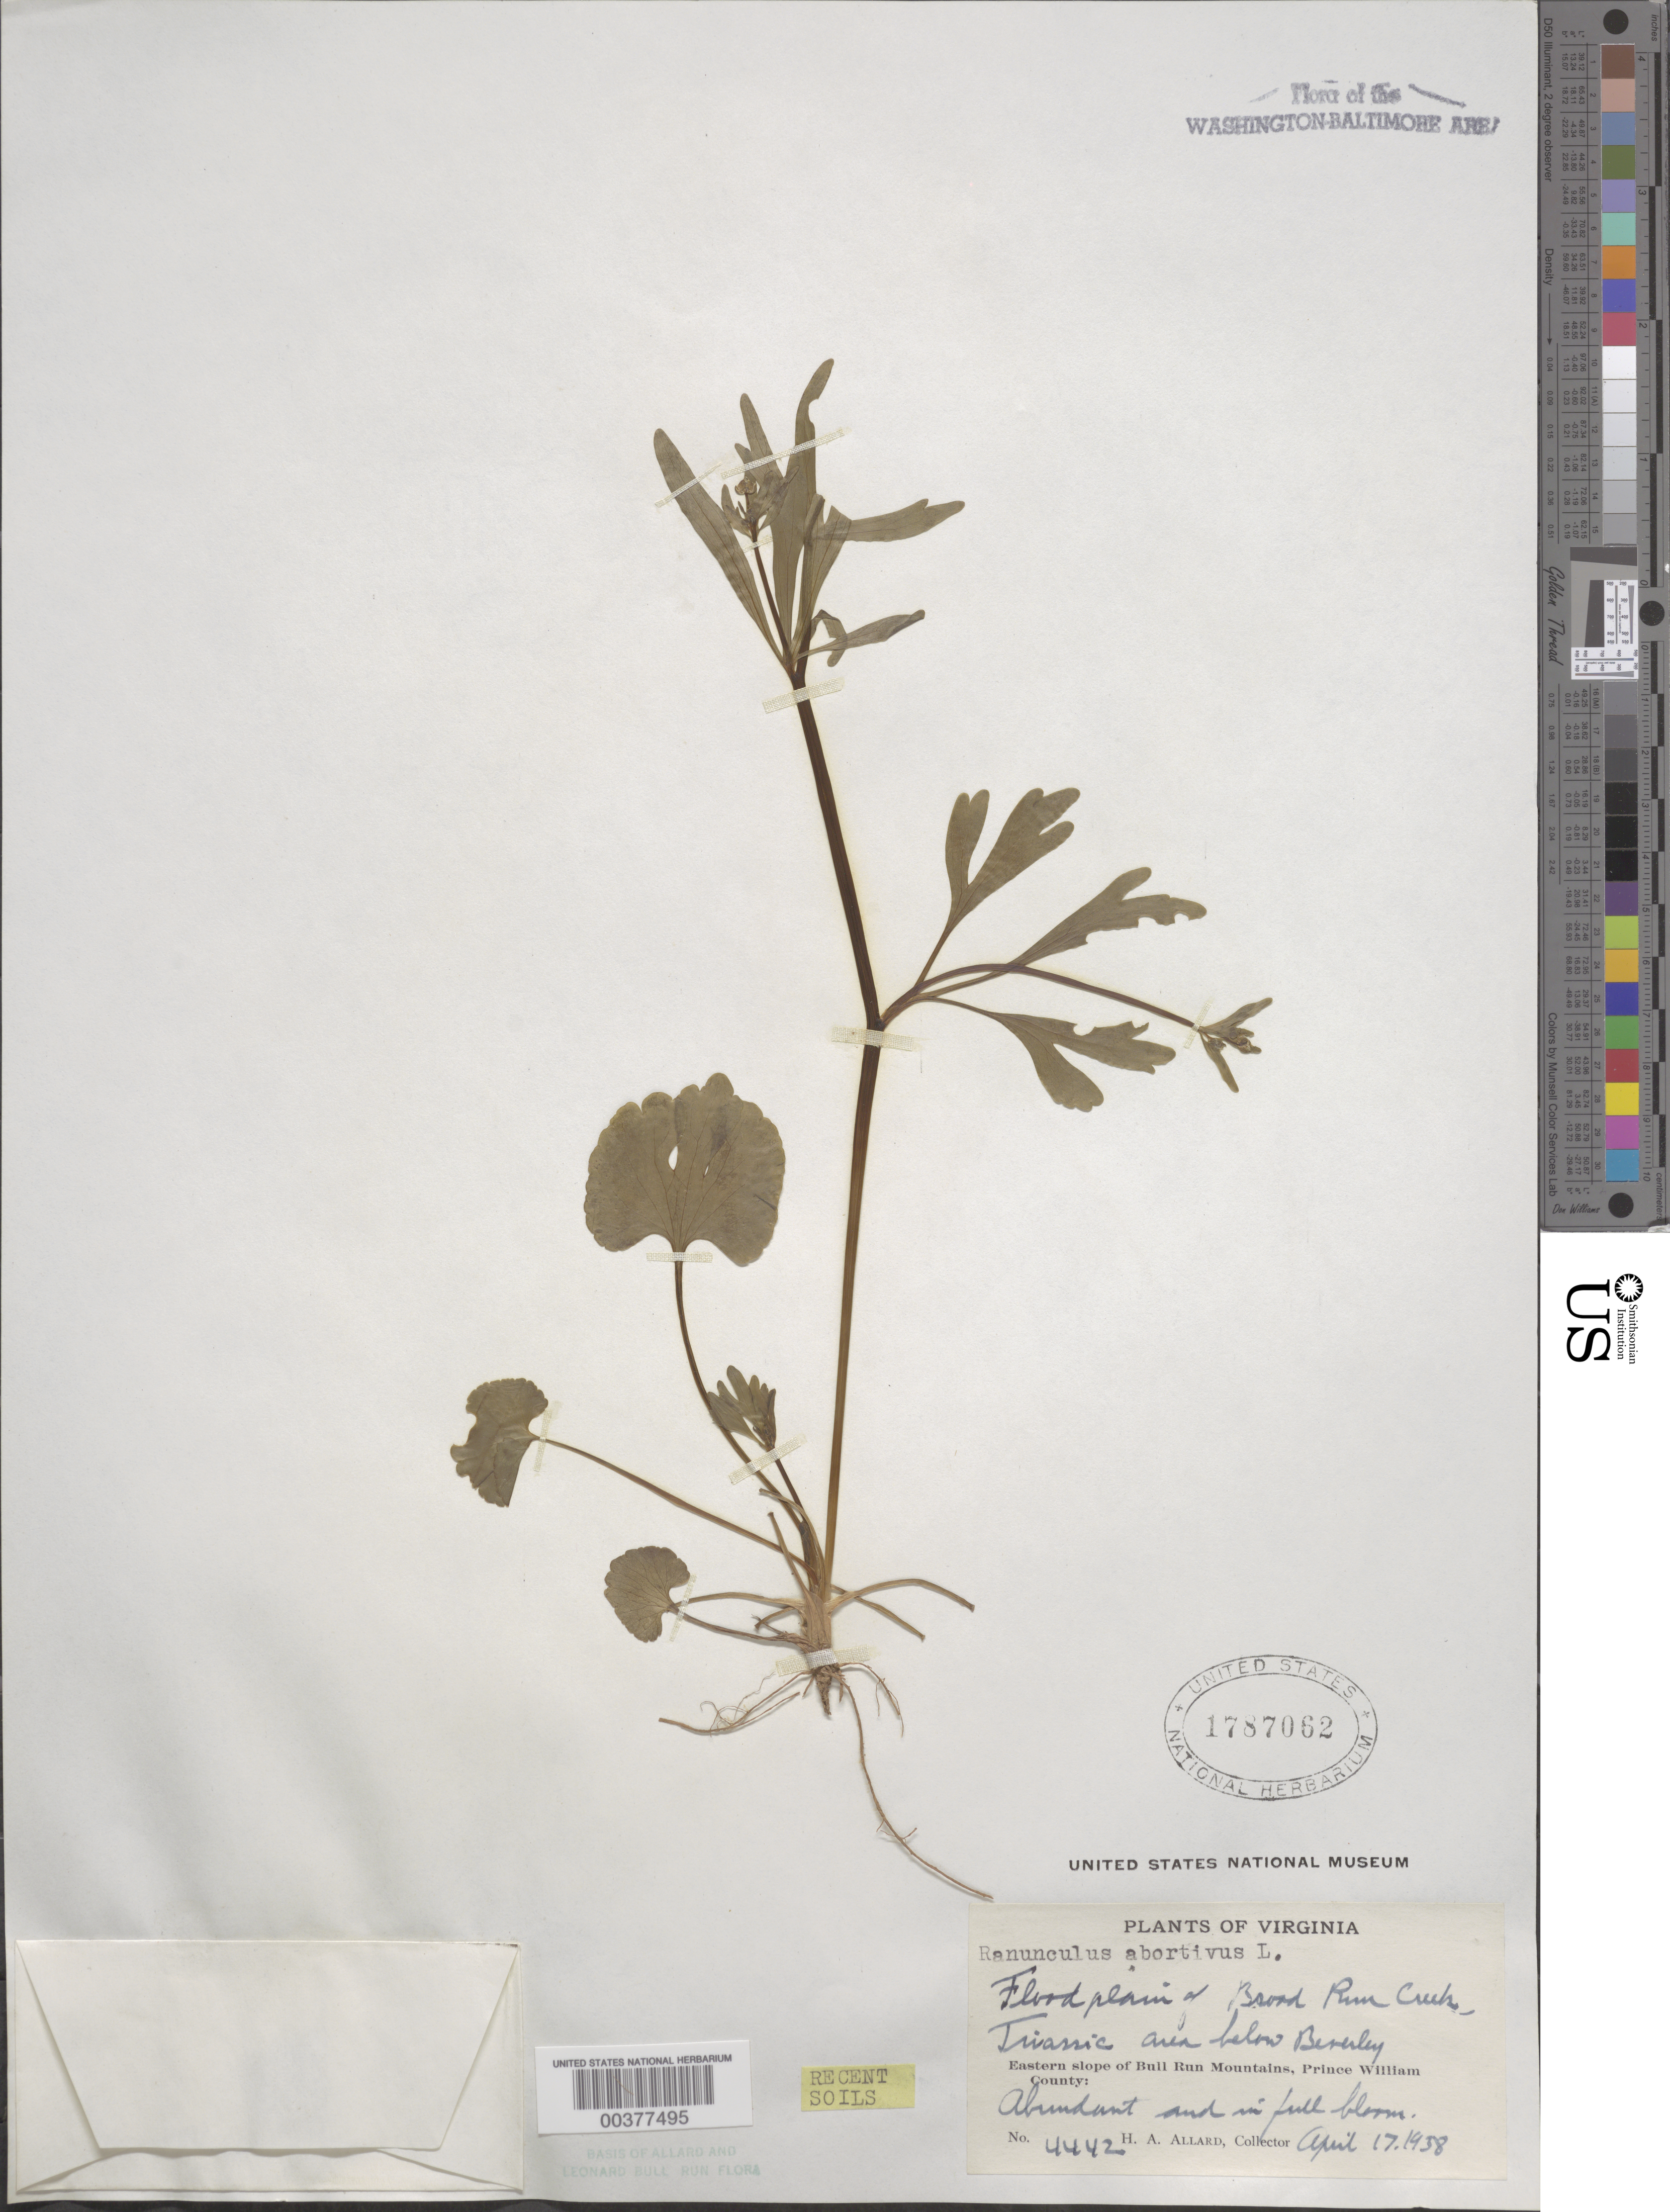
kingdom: Plantae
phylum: Tracheophyta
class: Magnoliopsida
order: Ranunculales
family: Ranunculaceae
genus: Ranunculus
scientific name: Ranunculus abortivus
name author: L.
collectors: H. A. Allard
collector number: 4442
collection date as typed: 17 Apr 1938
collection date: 1938-04-17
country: United States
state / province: Virginia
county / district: Prince William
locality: Broad Run Creek below Beverley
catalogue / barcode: US 1787062